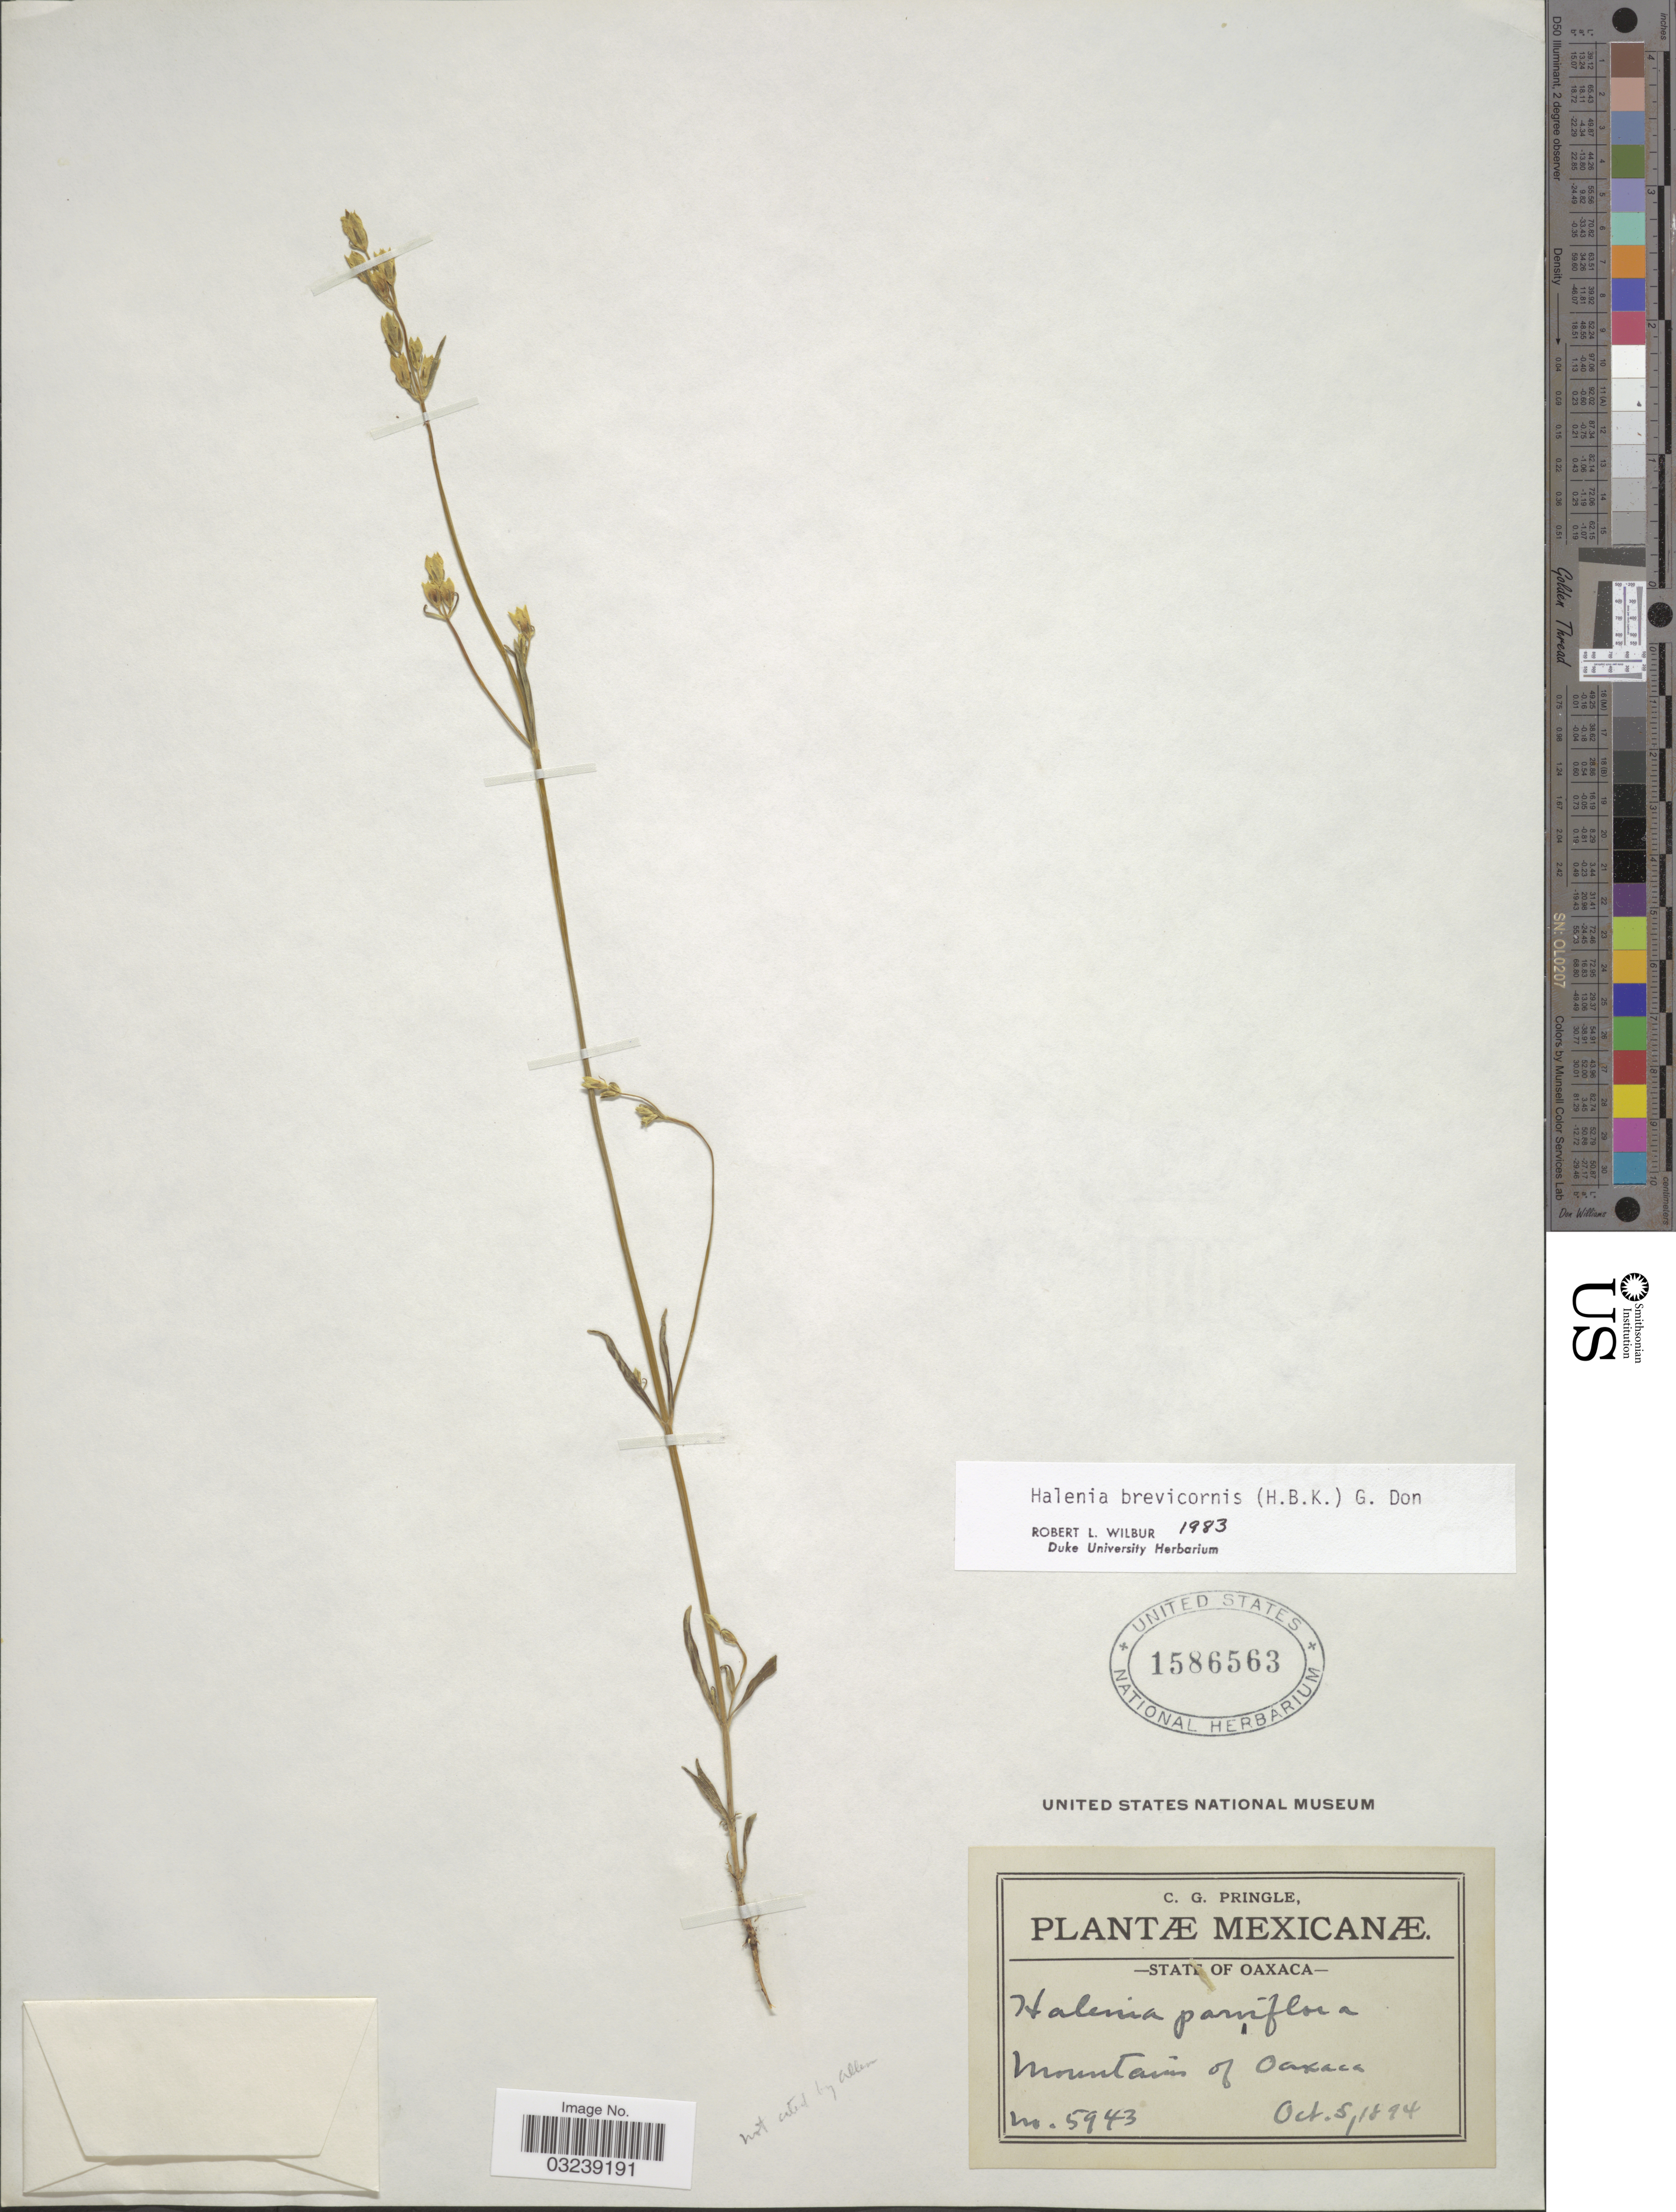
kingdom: Plantae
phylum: Tracheophyta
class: Magnoliopsida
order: Gentianales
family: Gentianaceae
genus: Halenia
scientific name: Halenia brevicornis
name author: (Kunth) G. Don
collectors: C. G. Pringle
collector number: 5943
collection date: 1894-10-05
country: Mexico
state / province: Oaxaca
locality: Mountains of Oaxaca.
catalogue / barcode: US 1586563